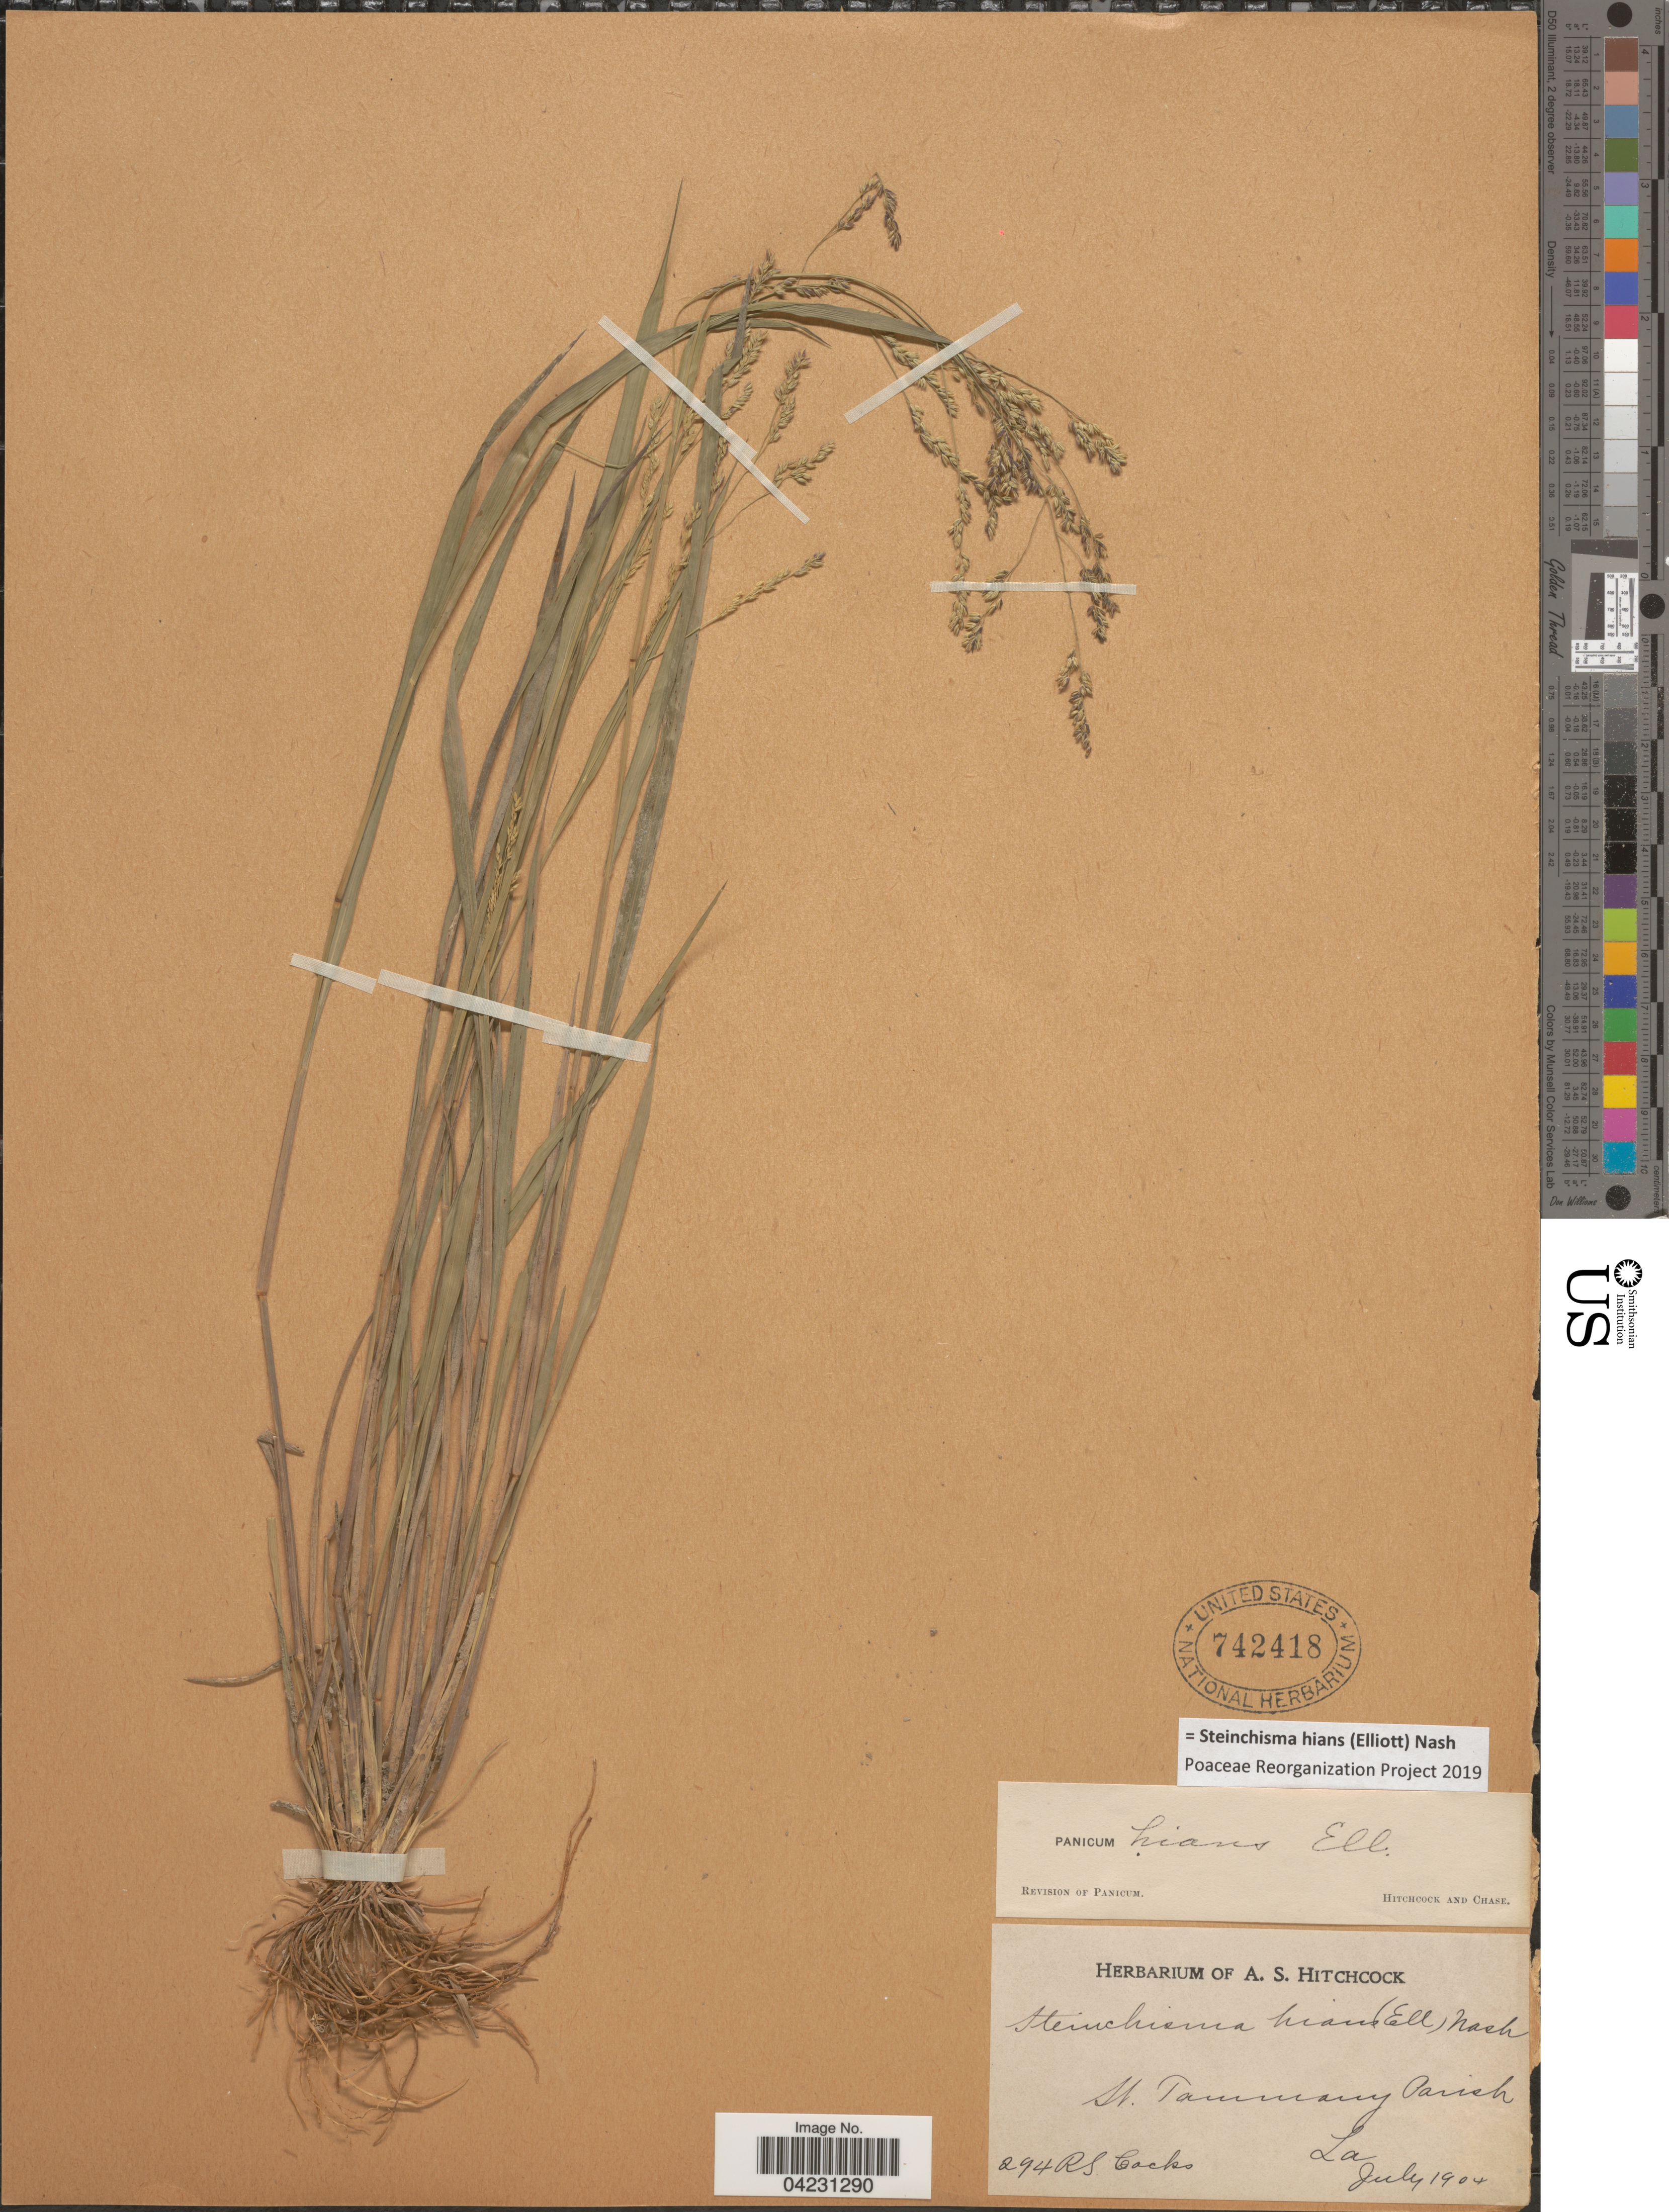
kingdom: Plantae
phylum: Tracheophyta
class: Liliopsida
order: Poales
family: Poaceae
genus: Steinchisma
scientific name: Steinchisma hians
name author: (Elliott) Nash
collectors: R. Cocks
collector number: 294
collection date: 1904-07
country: United States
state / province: Louisiana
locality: St. Tammany Parish.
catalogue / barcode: US 742418